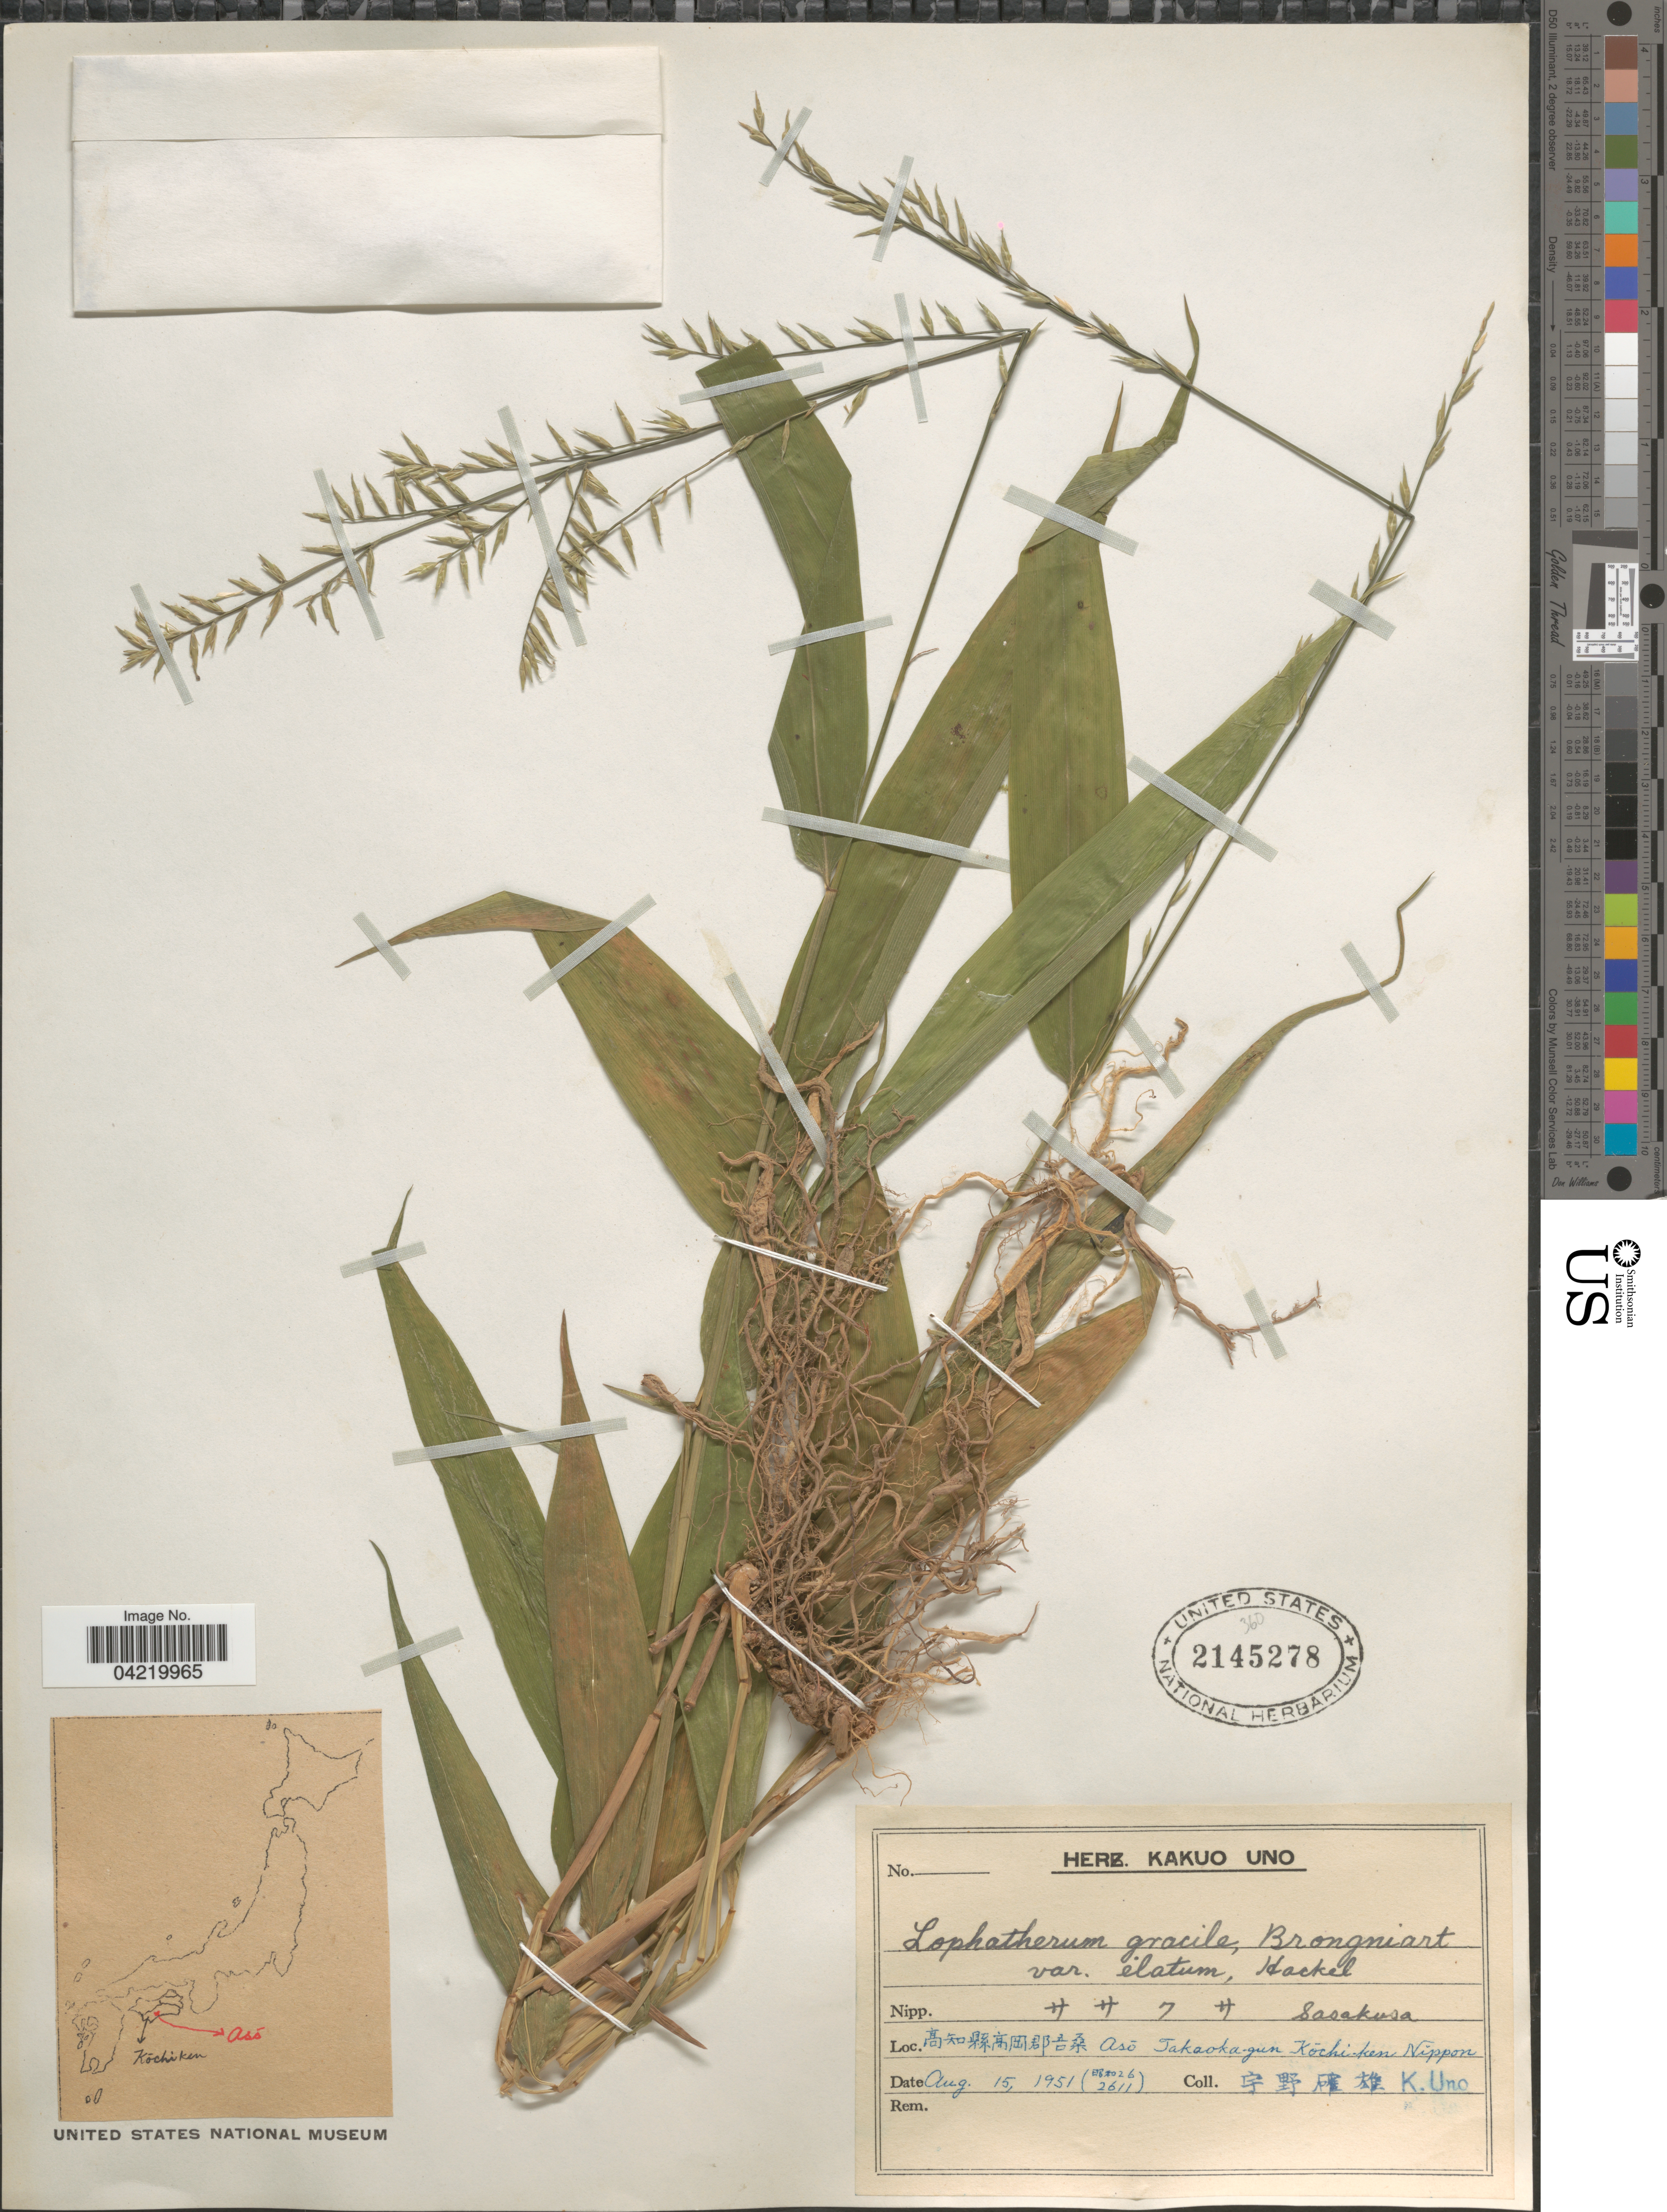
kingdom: Plantae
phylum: Tracheophyta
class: Liliopsida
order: Poales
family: Poaceae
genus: Lophatherum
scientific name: Lophatherum gracile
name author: Brongn.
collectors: K. Uno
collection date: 1951-08-15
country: Japan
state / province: Koti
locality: X. Asó Takaoka-gun Kóchi-ken Nippon.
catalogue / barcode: US 2145278